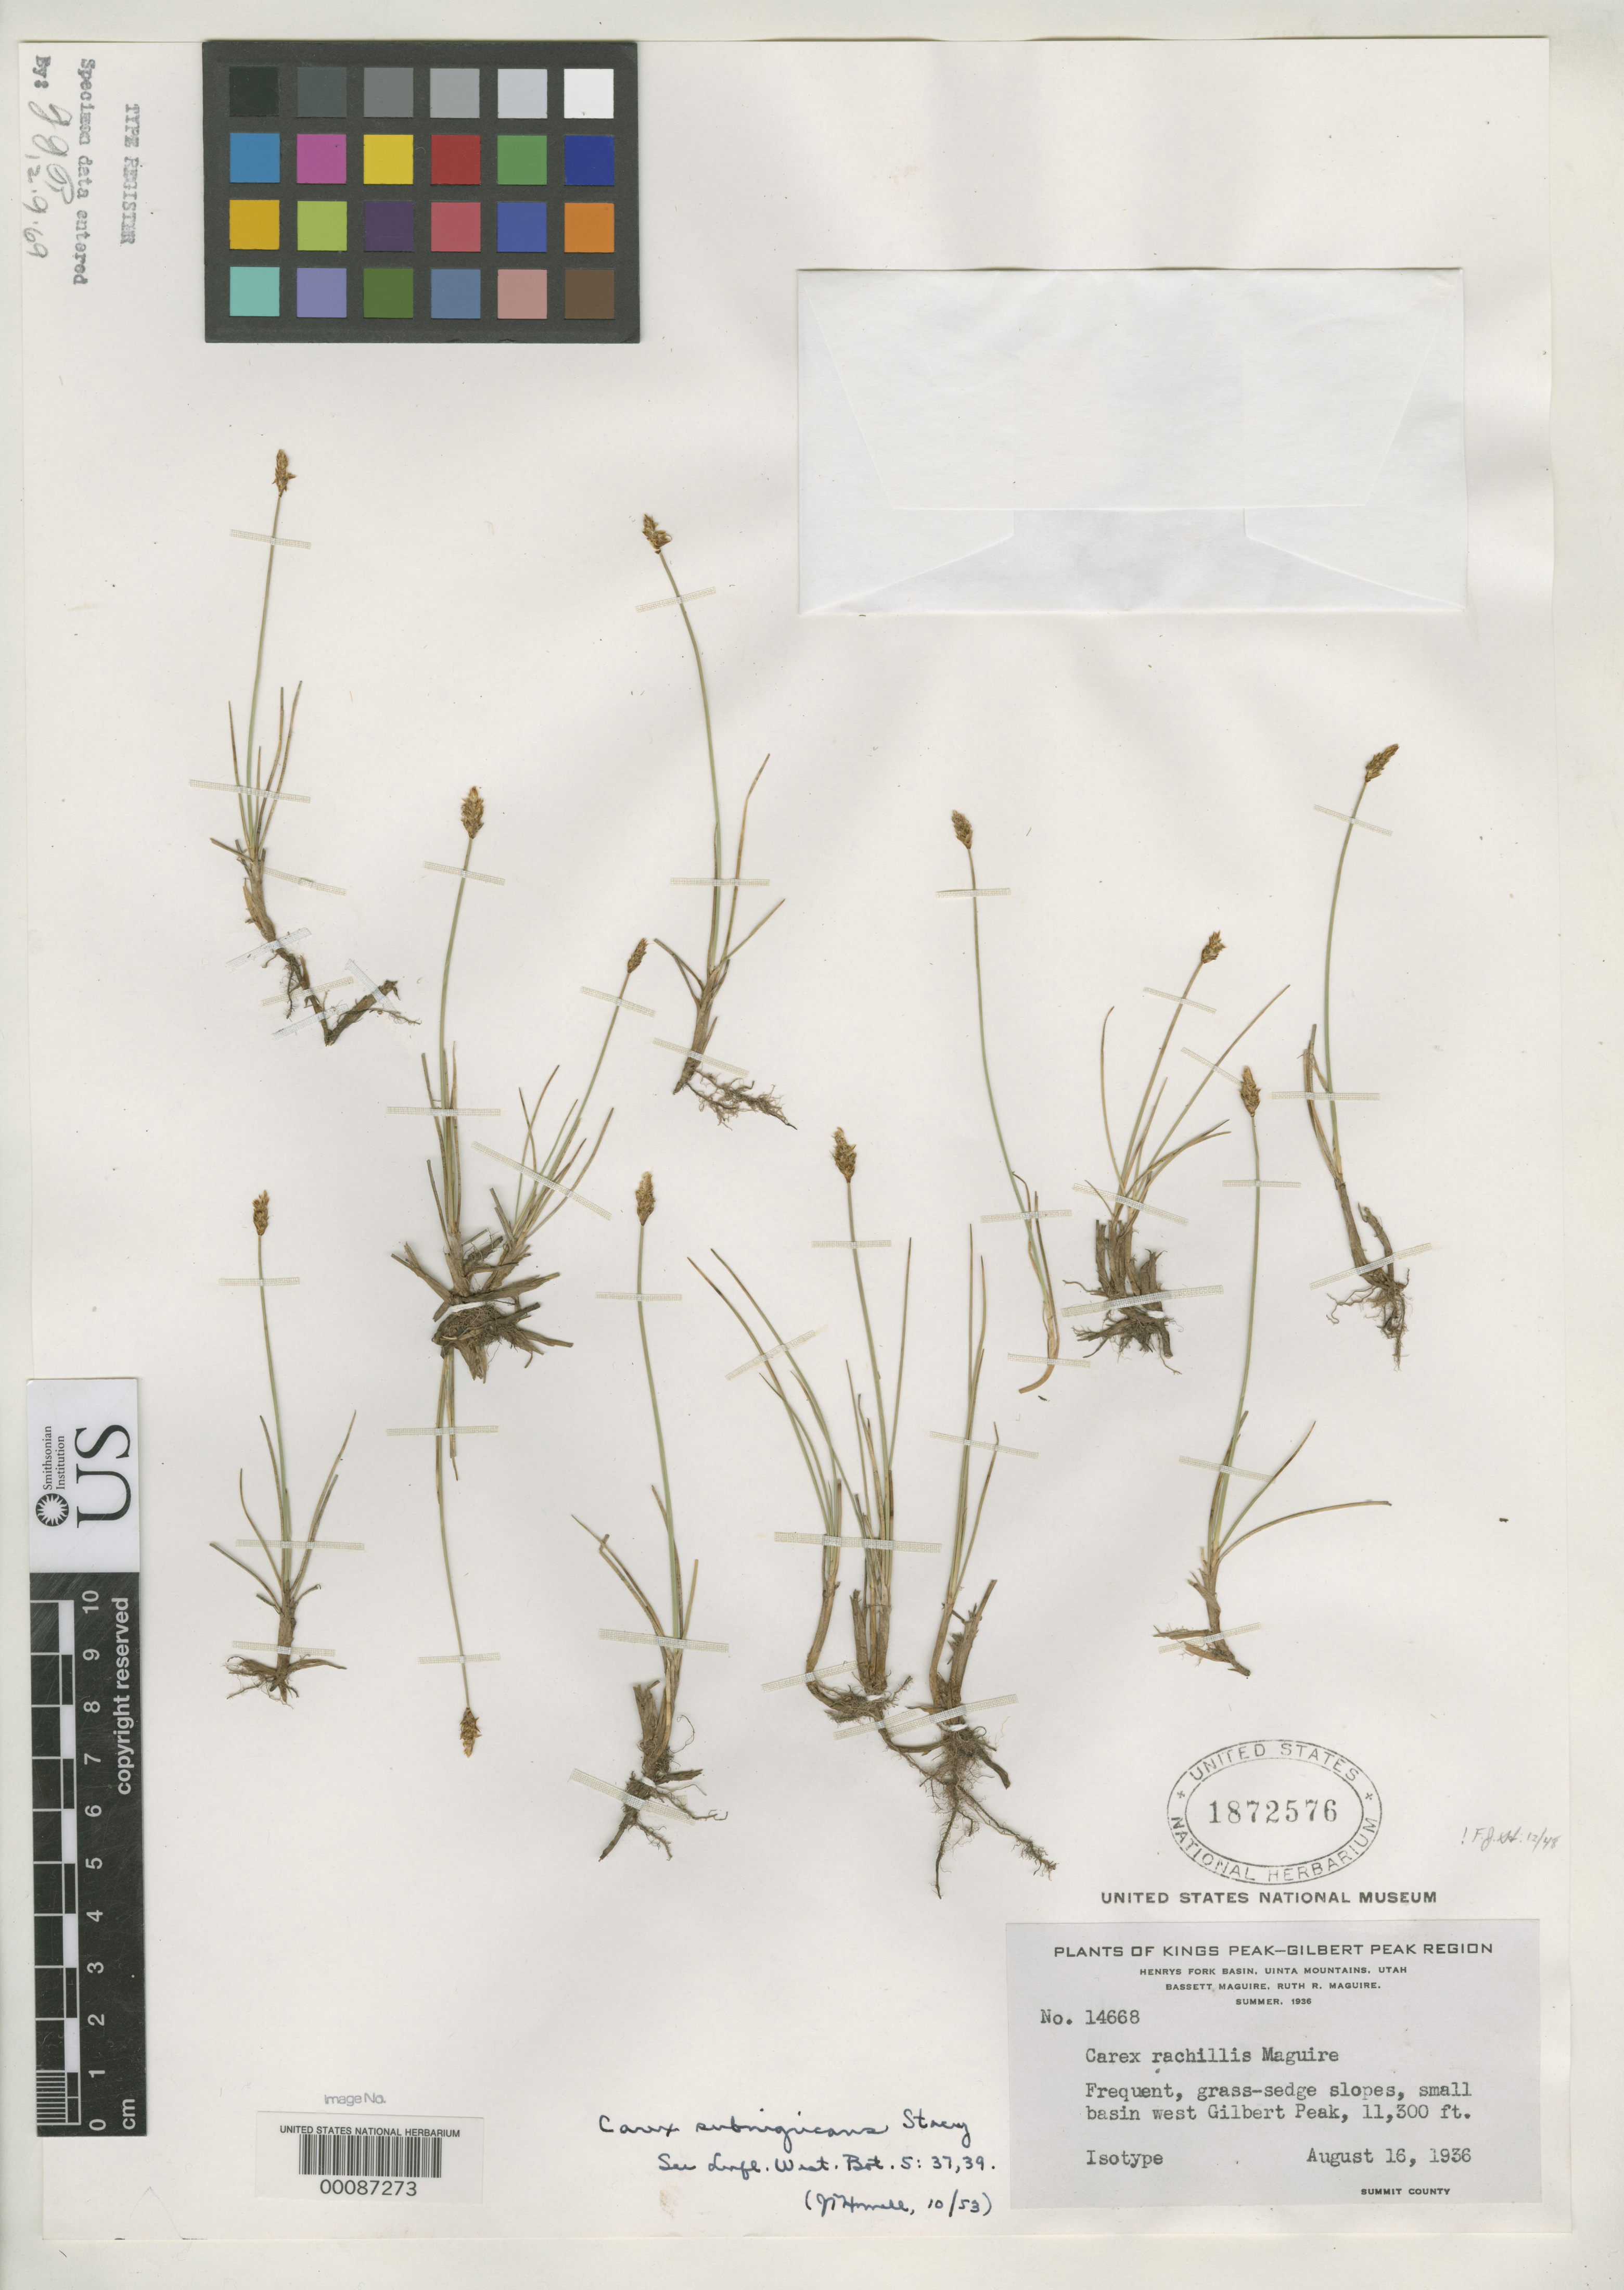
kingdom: Plantae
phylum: Tracheophyta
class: Liliopsida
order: Poales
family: Cyperaceae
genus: Carex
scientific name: Carex rachillis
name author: Maguire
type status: Isotype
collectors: B. Maguire & R. R. Maguire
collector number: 14668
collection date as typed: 16 Aug 1936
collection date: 1936-08-16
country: United States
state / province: Utah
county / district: Summit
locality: Uinta Mts., basin W of Gilbert Peak.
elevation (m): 3444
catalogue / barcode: US 1872576